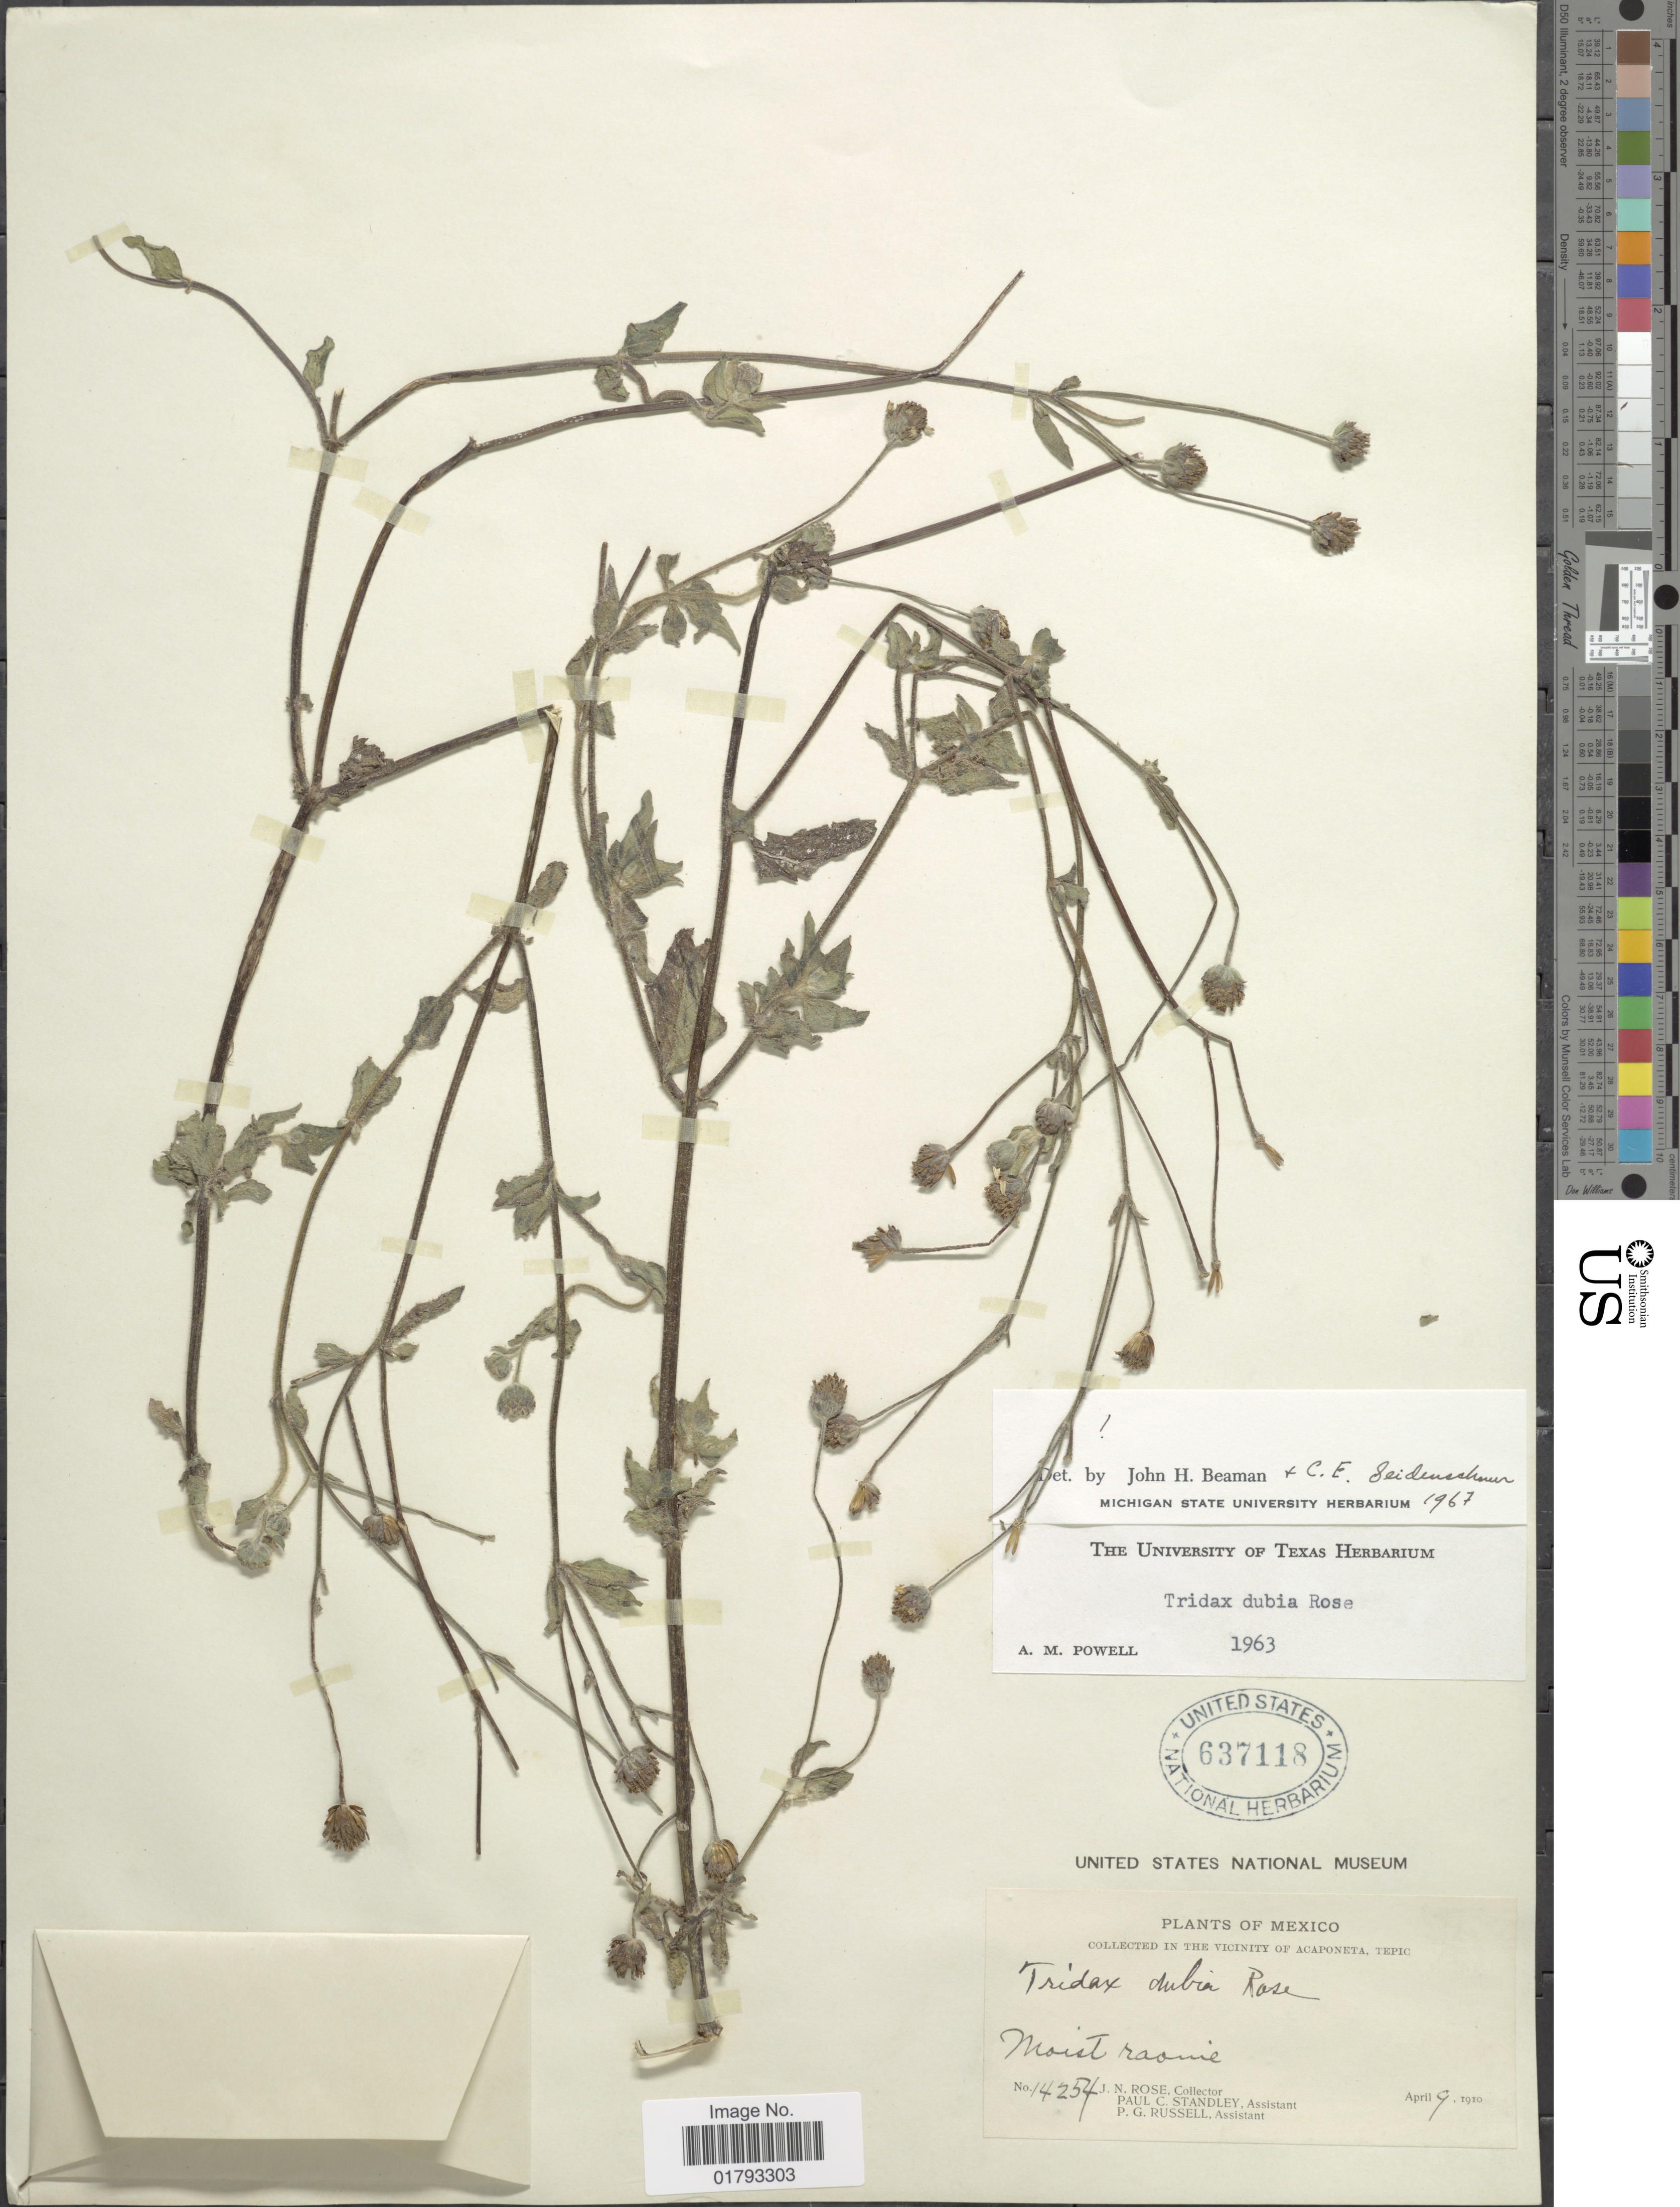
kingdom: Plantae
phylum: Tracheophyta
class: Magnoliopsida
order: Asterales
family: Asteraceae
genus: Tridax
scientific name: Tridax dubia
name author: Rose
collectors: J. N. Rose, P. C. Standley & P. G. Russell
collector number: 14254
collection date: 1910-04-09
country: Mexico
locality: Mexico,In the vicinity of Acaponeta, Tepic.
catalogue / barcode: US 637118